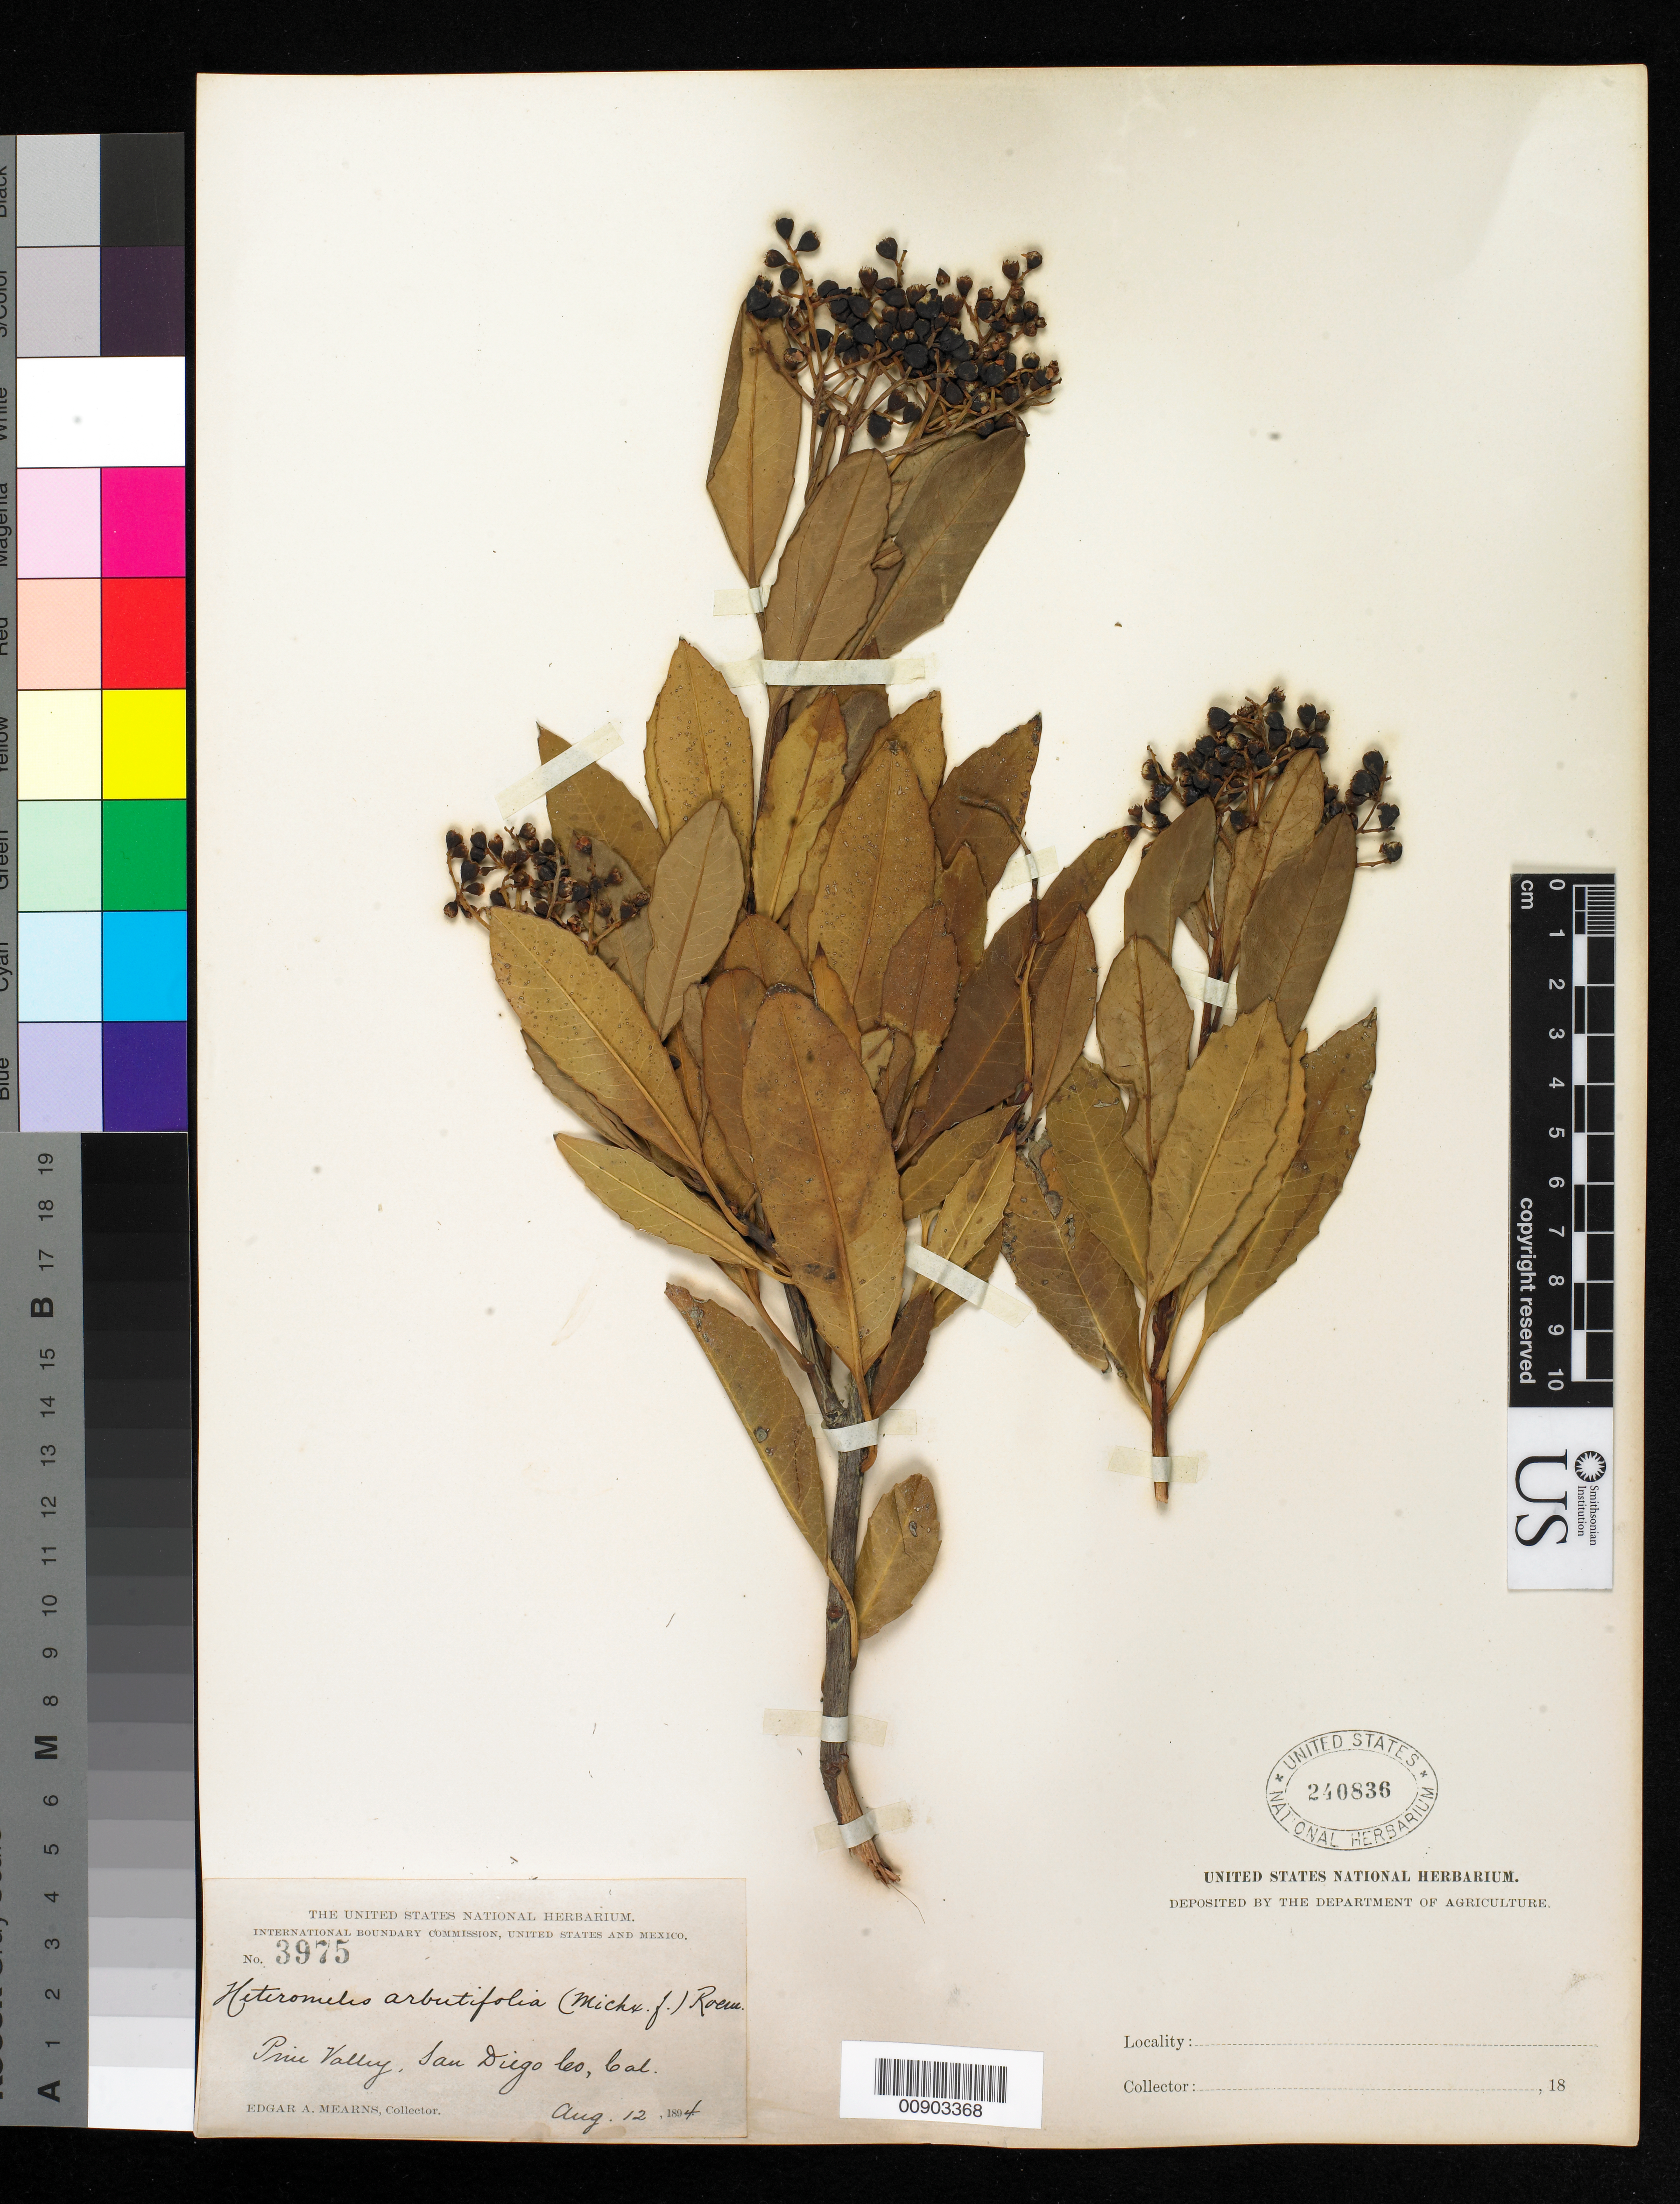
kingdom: Plantae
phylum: Tracheophyta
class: Magnoliopsida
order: Rosales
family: Rosaceae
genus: Heteromeles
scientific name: Heteromeles arbutifolia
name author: (Lindl.) Roemer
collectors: E. A. Mearns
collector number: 3975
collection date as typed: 12 Aug 1894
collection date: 1894-08-12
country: United States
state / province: California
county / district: San Diego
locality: Pine Valley, San Diego County, California.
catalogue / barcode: US 240836